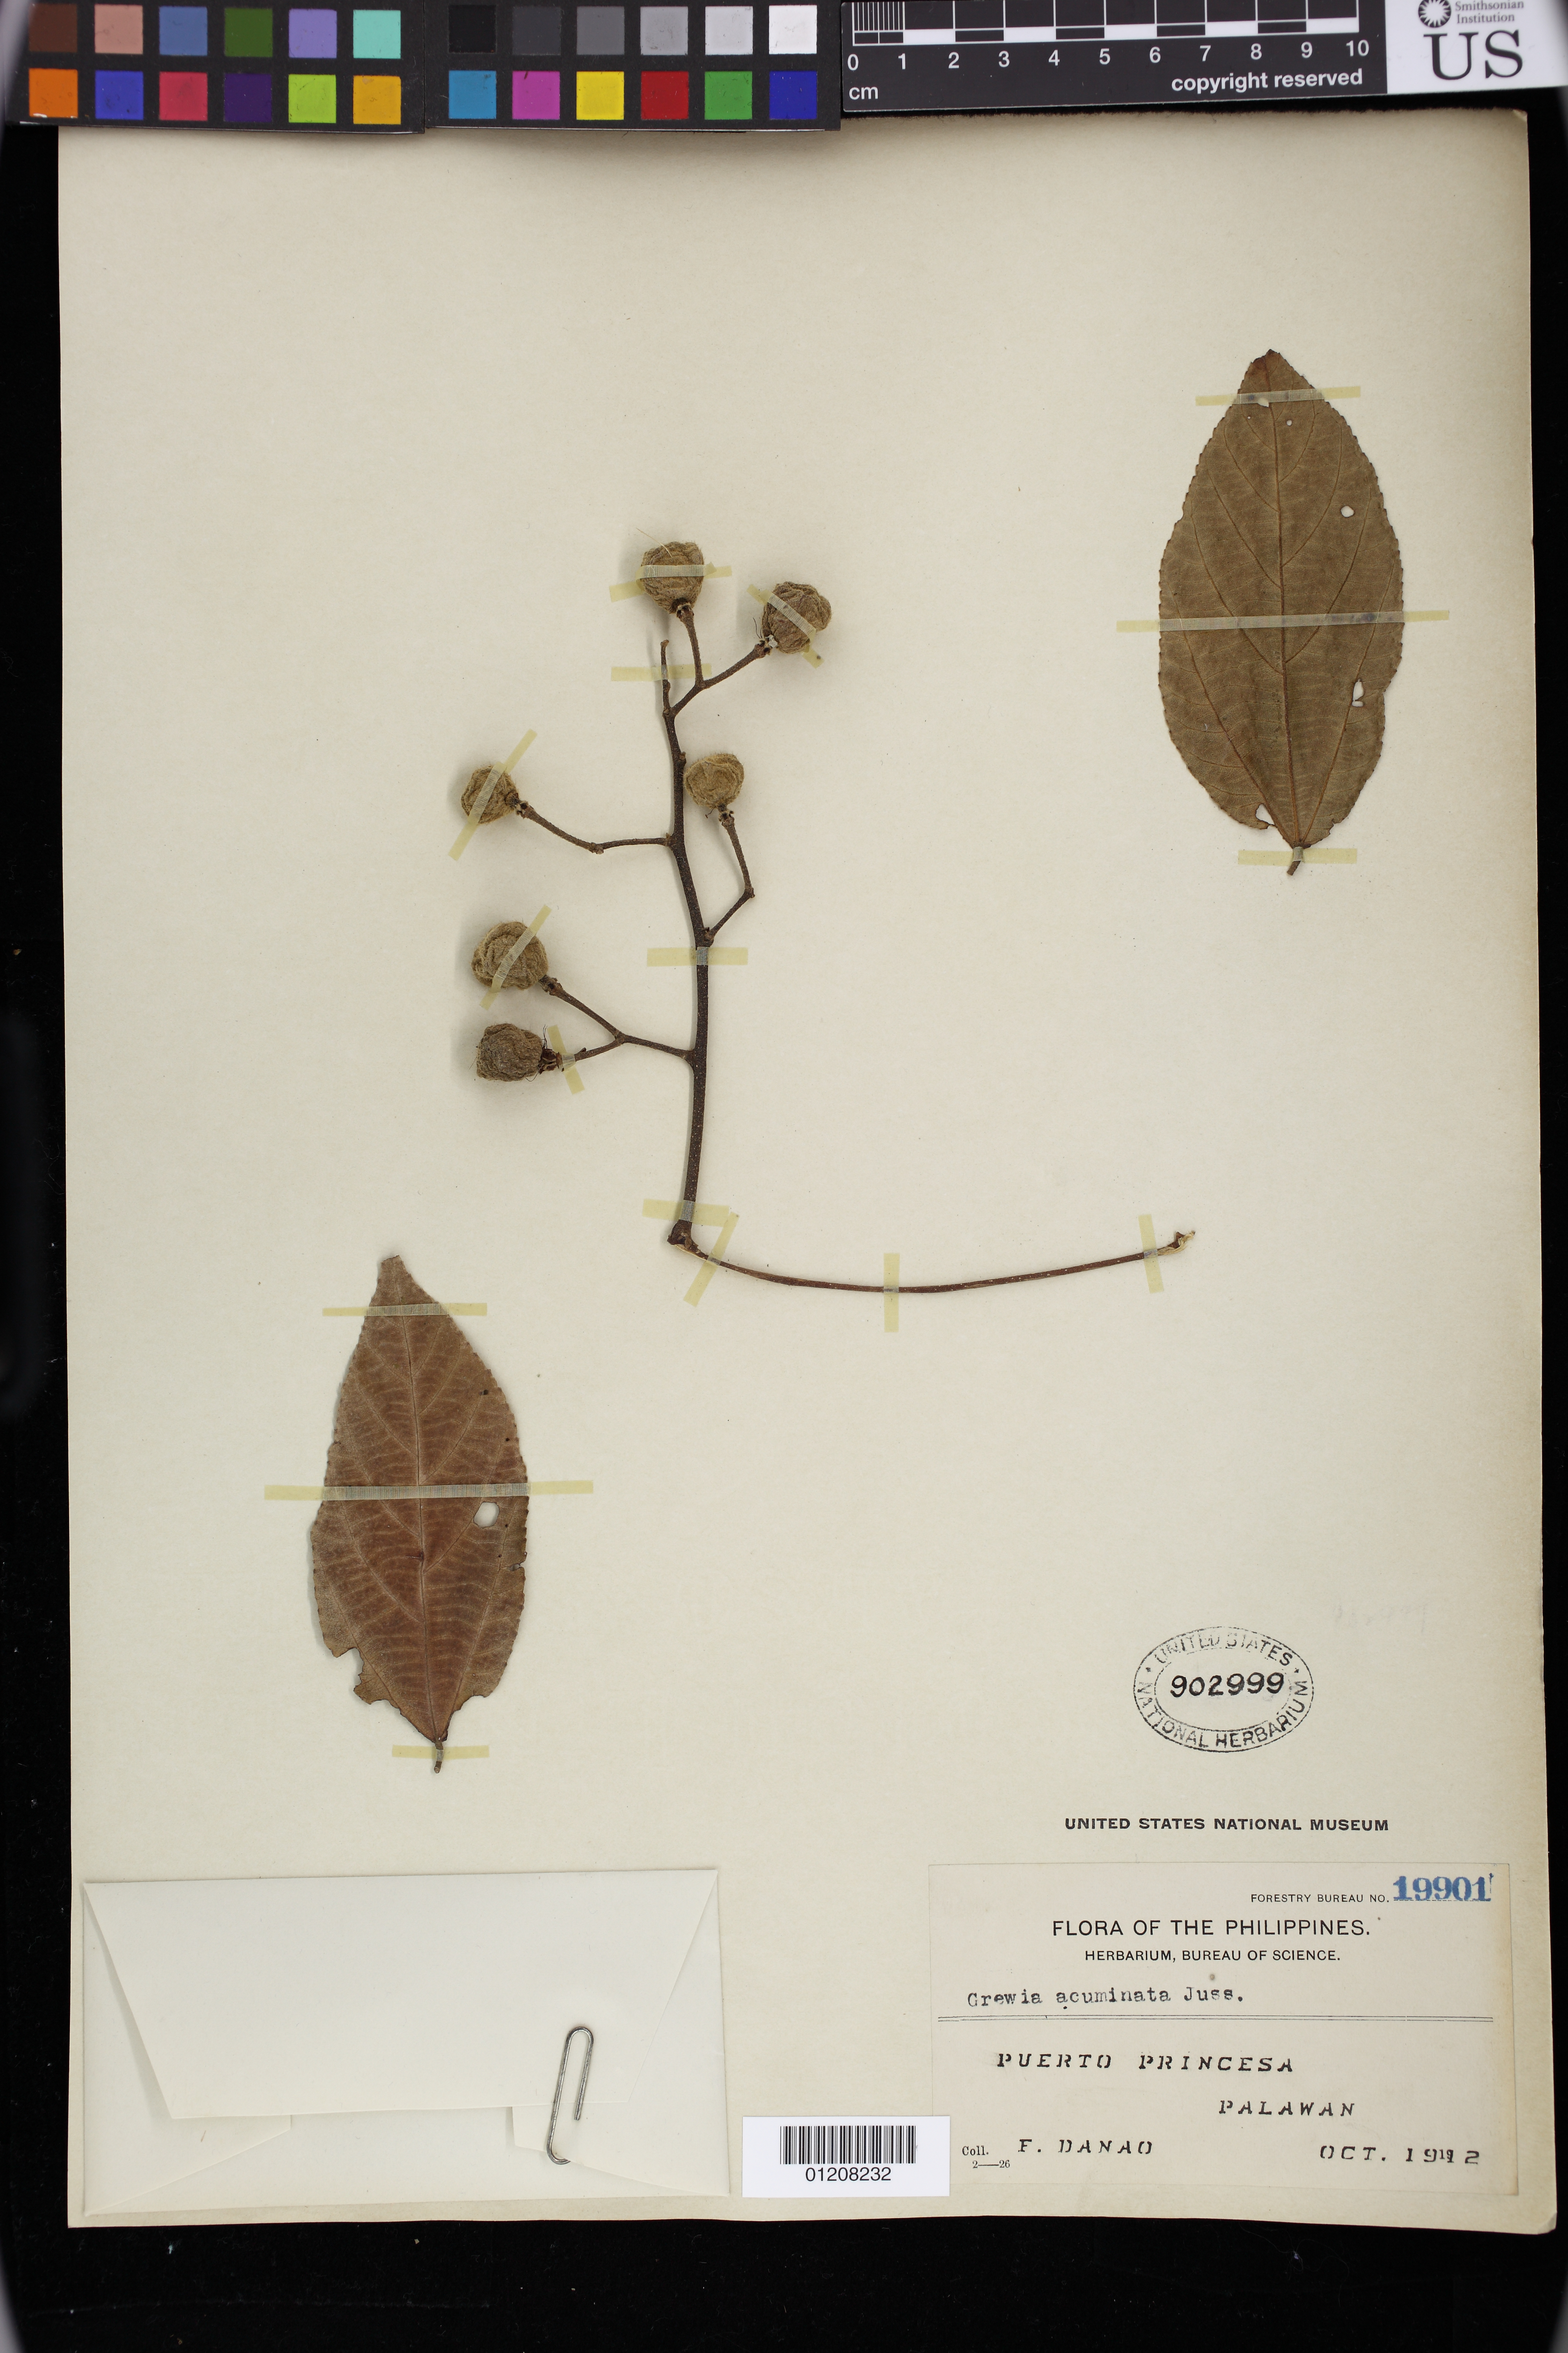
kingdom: Plantae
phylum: Tracheophyta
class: Magnoliopsida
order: Malvales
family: Malvaceae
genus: Grewia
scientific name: Grewia acuminata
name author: Juss.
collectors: F. Danao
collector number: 19901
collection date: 1912-10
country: Philippines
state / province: Mimaropa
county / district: Palawan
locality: Puerto Princesa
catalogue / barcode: US 902999